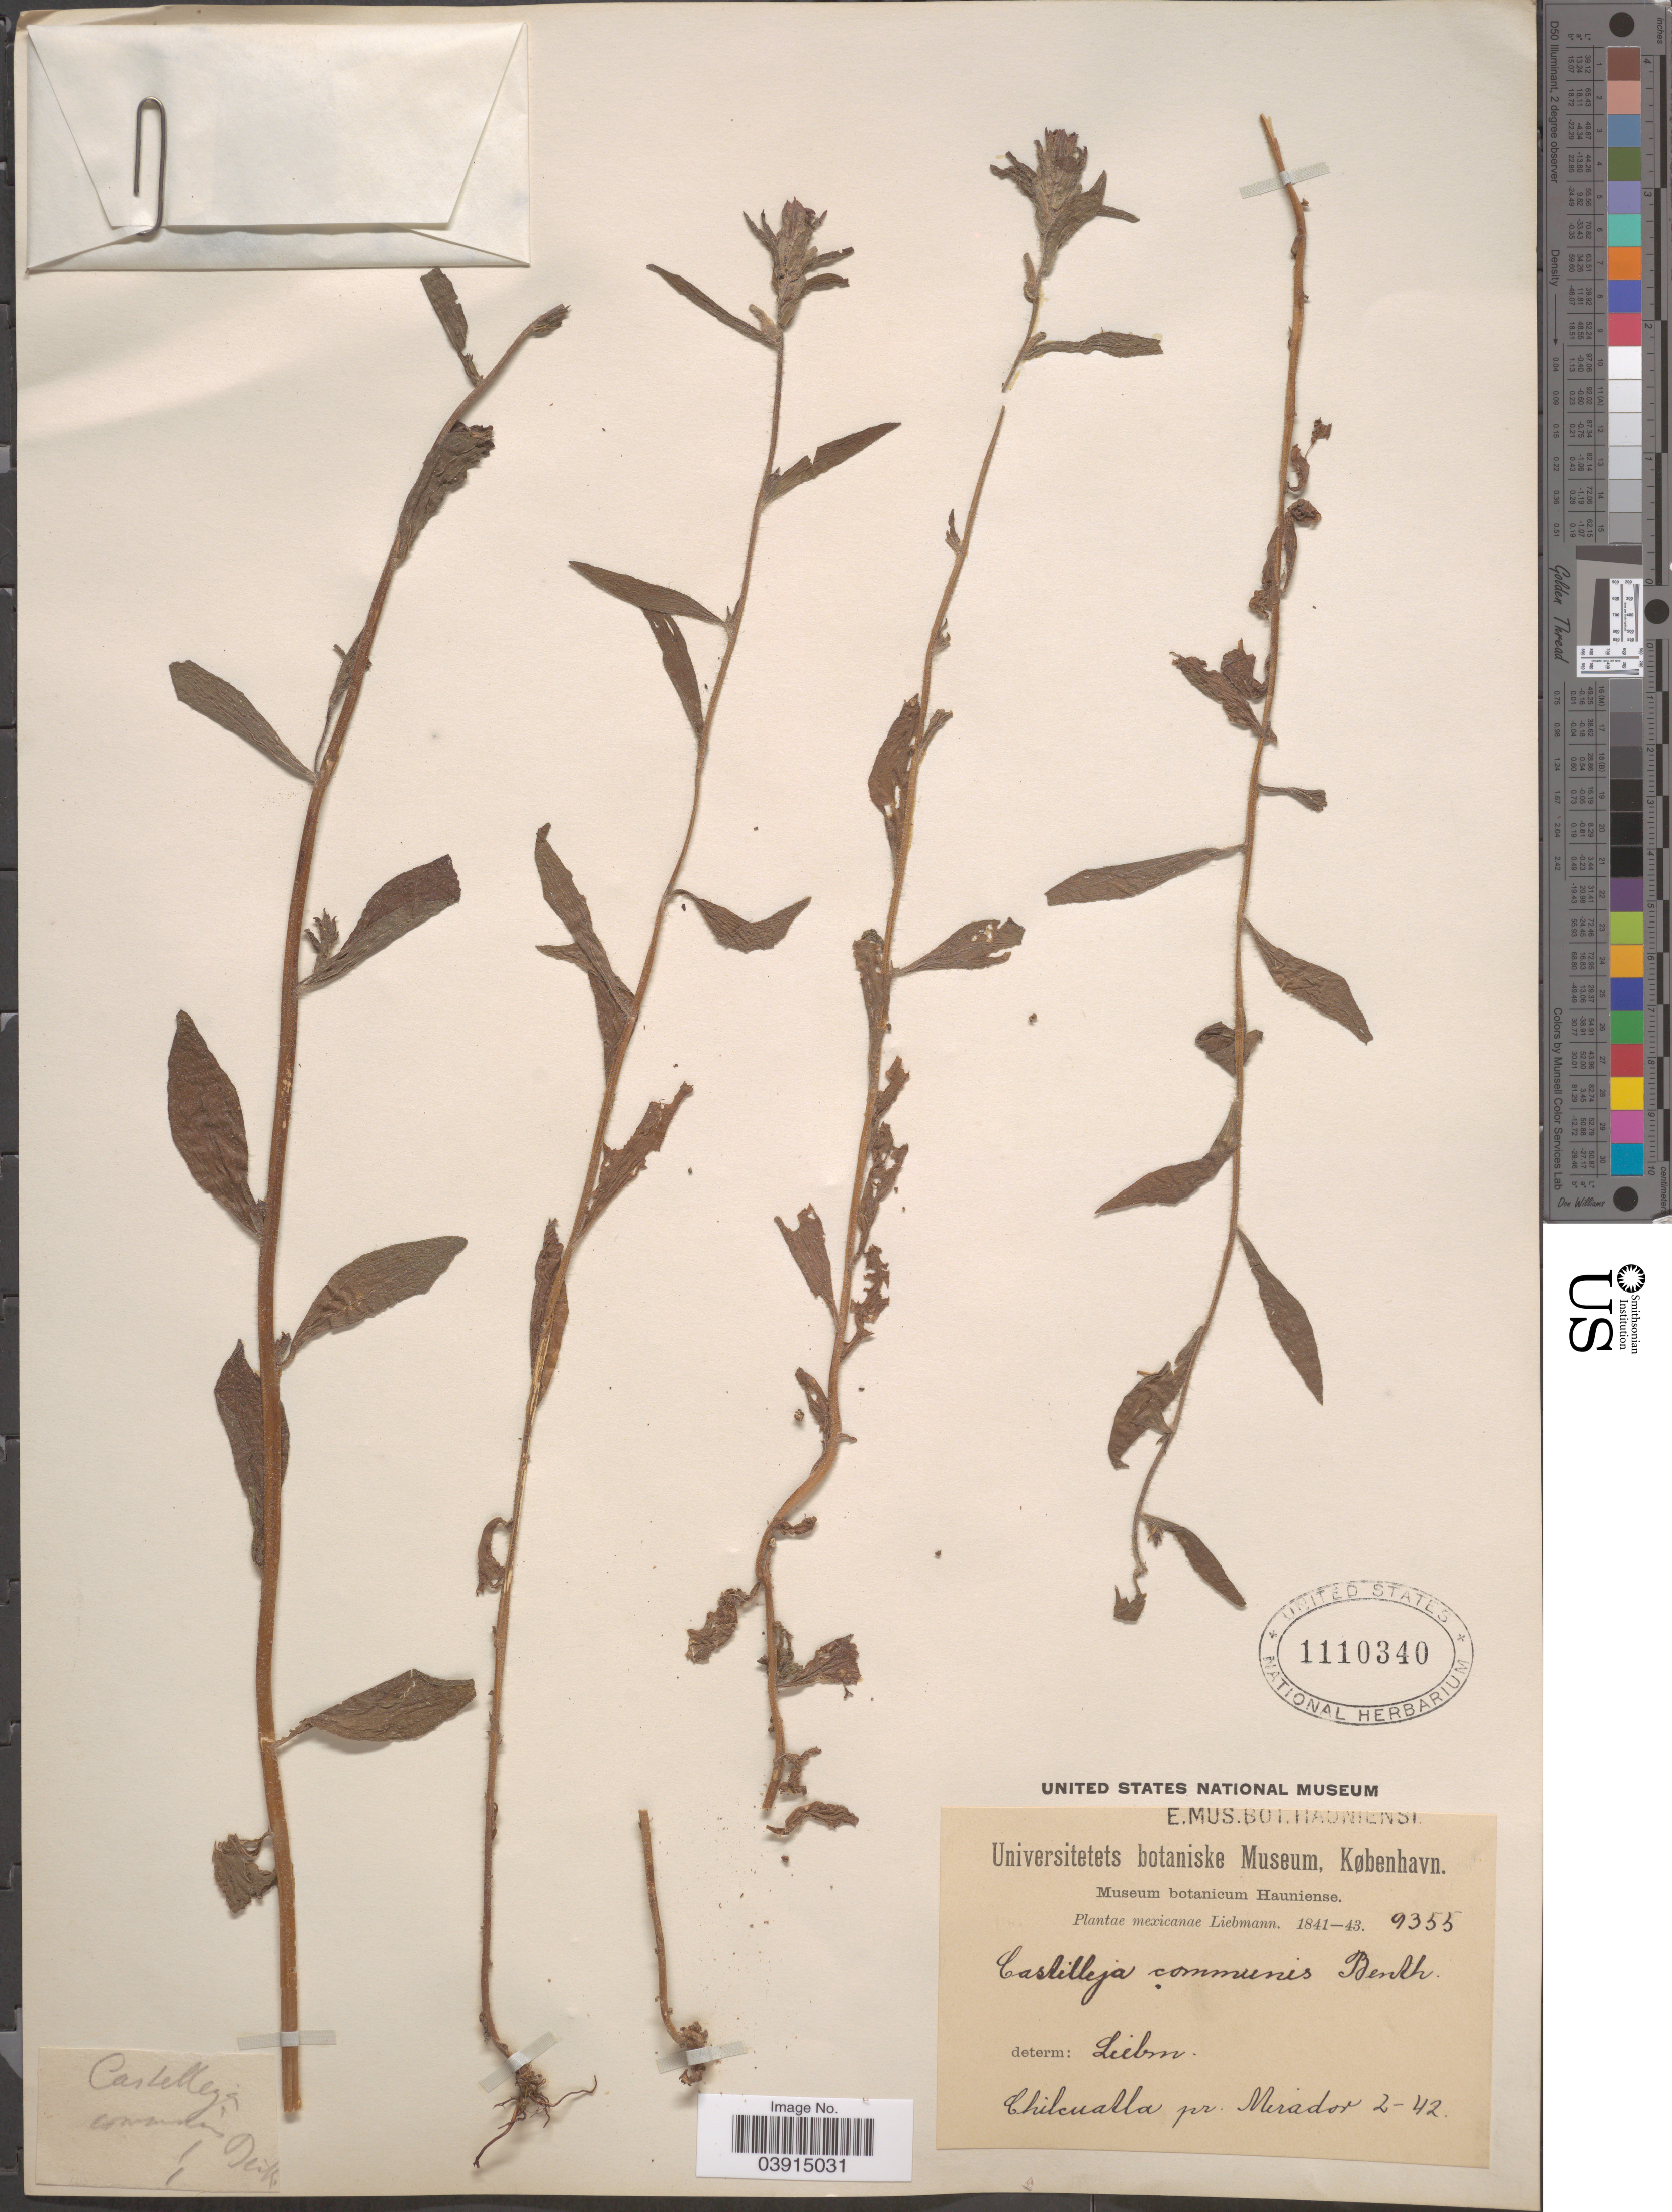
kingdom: Plantae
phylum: Tracheophyta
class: Magnoliopsida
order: Lamiales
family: Orobanchaceae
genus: Castilleja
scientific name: Castilleja arvensis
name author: Schltdl. & Cham.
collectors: Liebmann, --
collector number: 9355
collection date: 1842-02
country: Mexico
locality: Chilcualla pr. Mirador.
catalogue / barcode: US 1110340